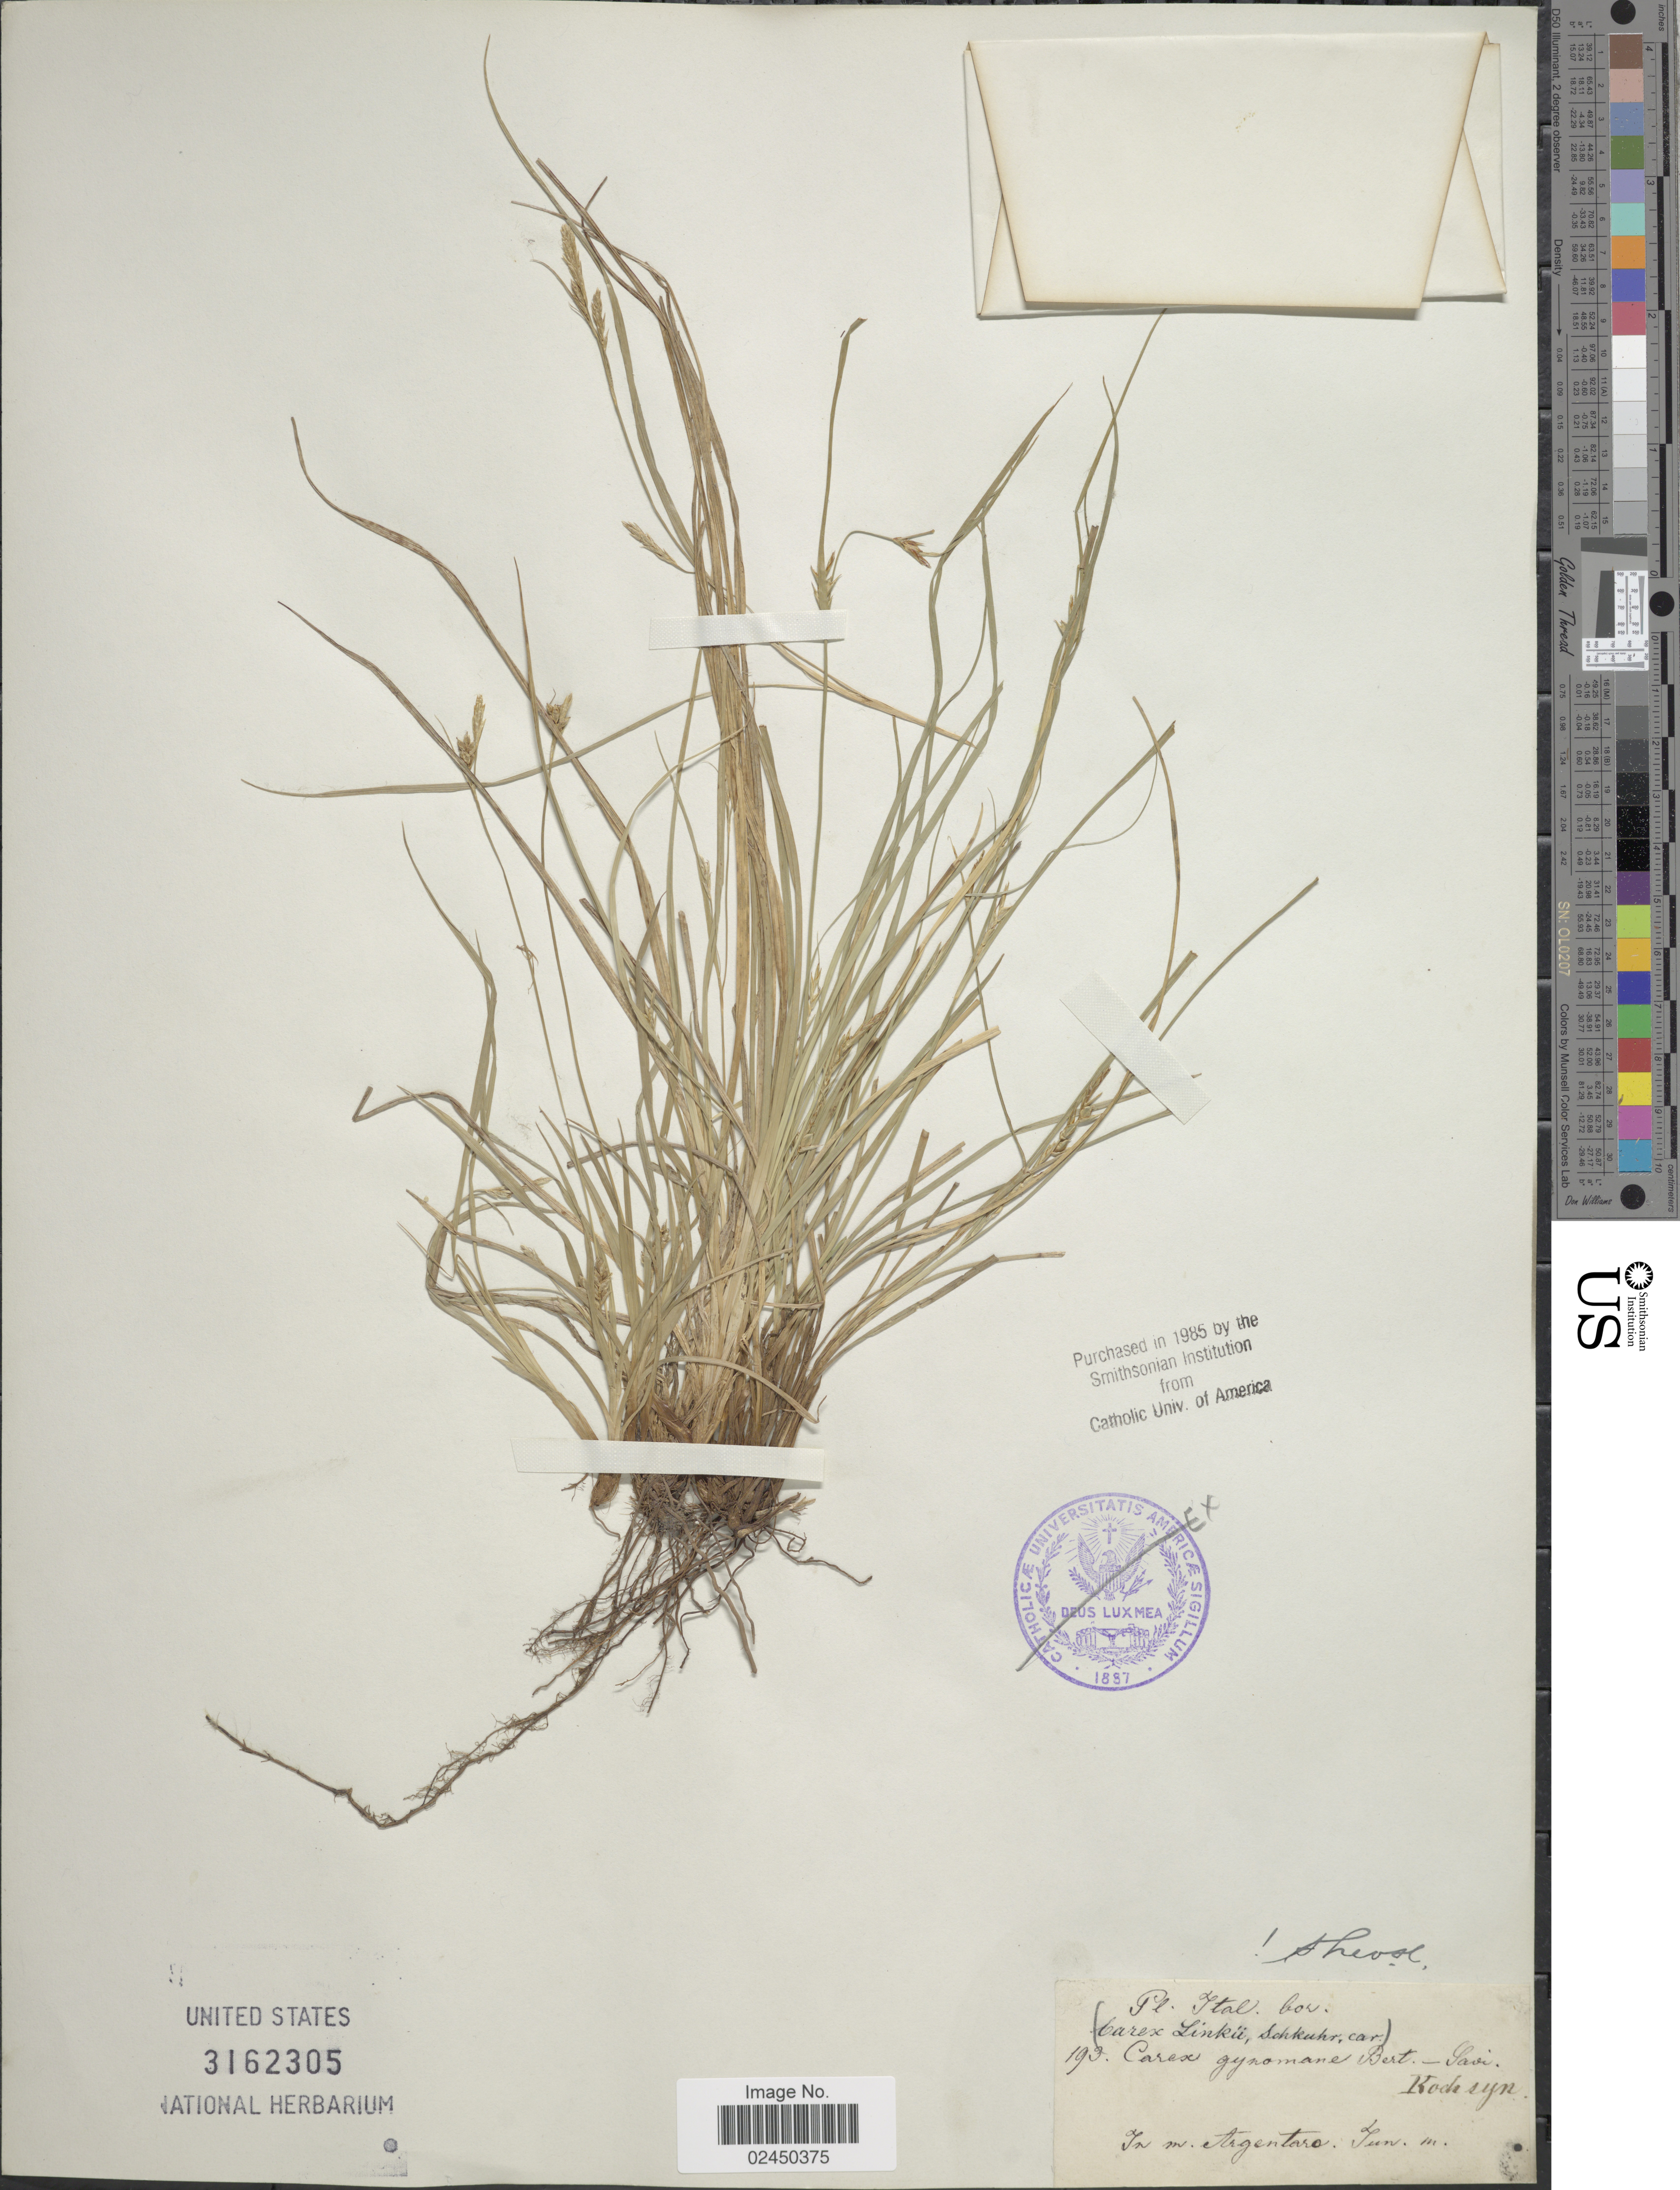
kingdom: Plantae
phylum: Tracheophyta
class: Liliopsida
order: Poales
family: Cyperaceae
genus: Carex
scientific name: Carex distachya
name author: Desf.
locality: In m. etigentaro [interpreted]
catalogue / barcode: US 3162305